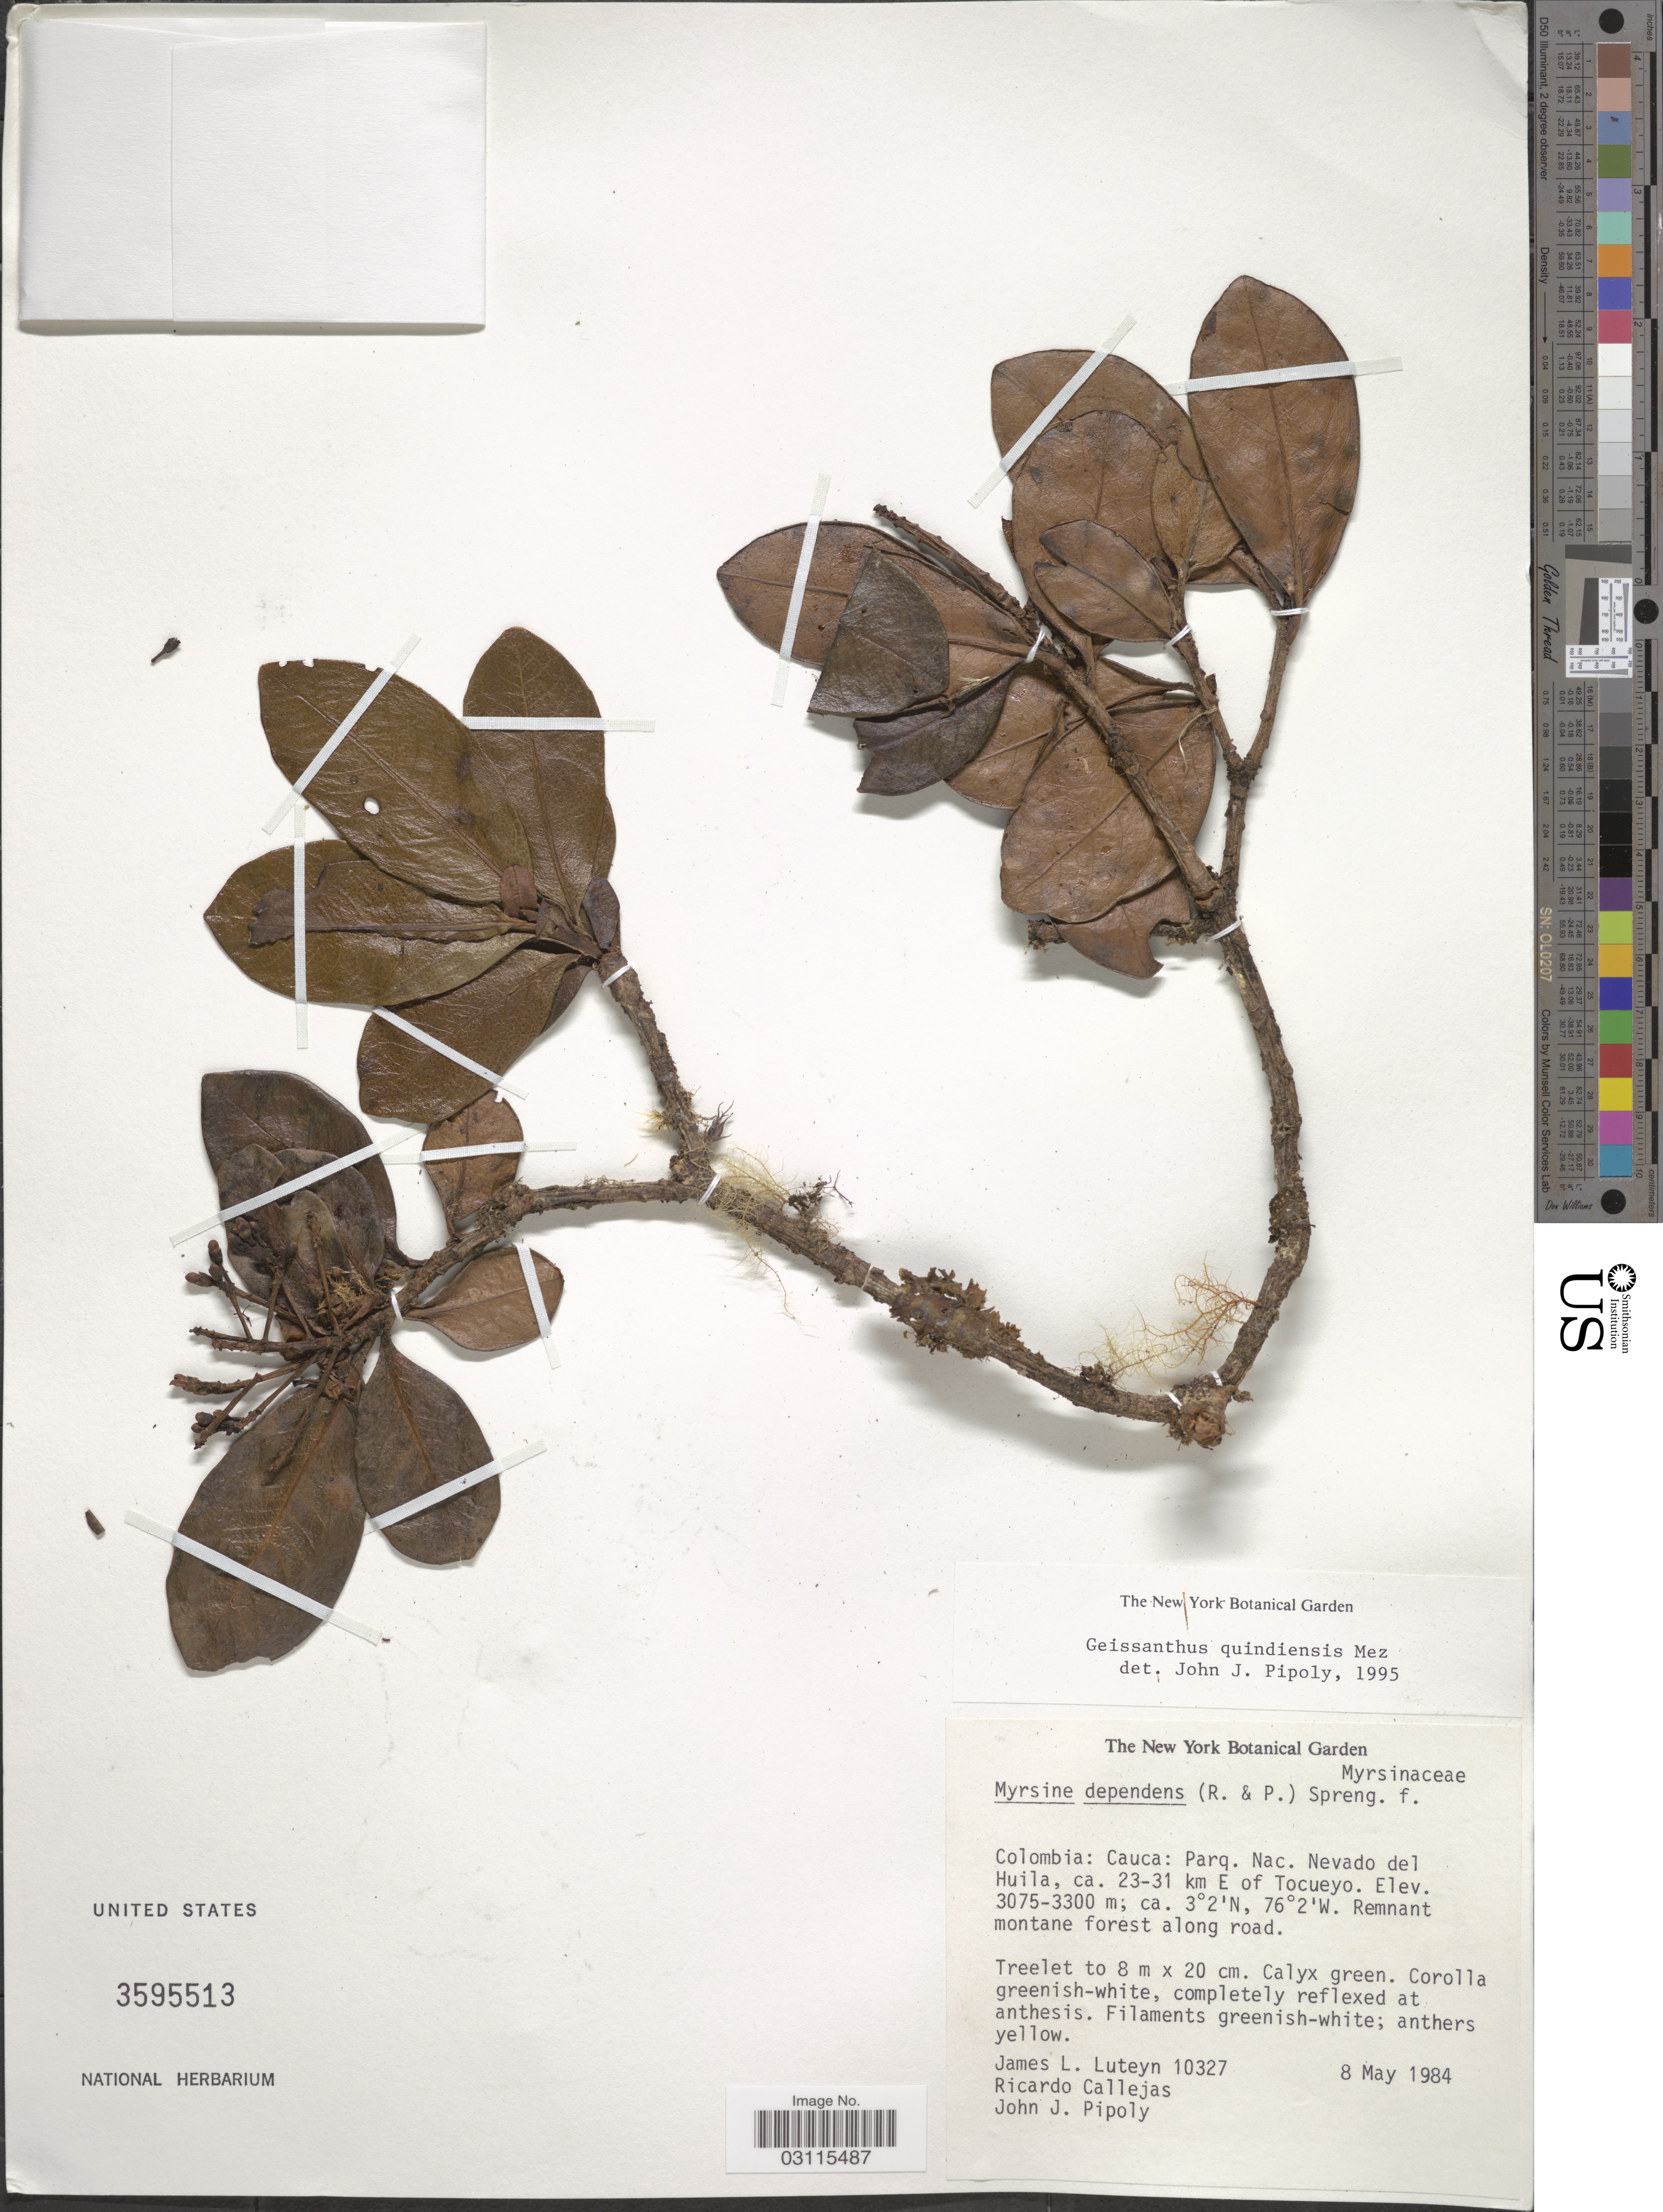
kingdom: Plantae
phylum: Tracheophyta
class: Magnoliopsida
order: Ericales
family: Primulaceae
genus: Geissanthus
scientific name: Geissanthus quindiensis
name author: Mez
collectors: J. L. Luteyn, R. Callejas & J. J. Pipoly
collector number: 10327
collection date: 1984-05-08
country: Colombia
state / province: Cauca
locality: Cauca: Parq. Nac. Nevado del Huila, ca. 23-31 km E of Tocueyo.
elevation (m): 3075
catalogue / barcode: US 3595513